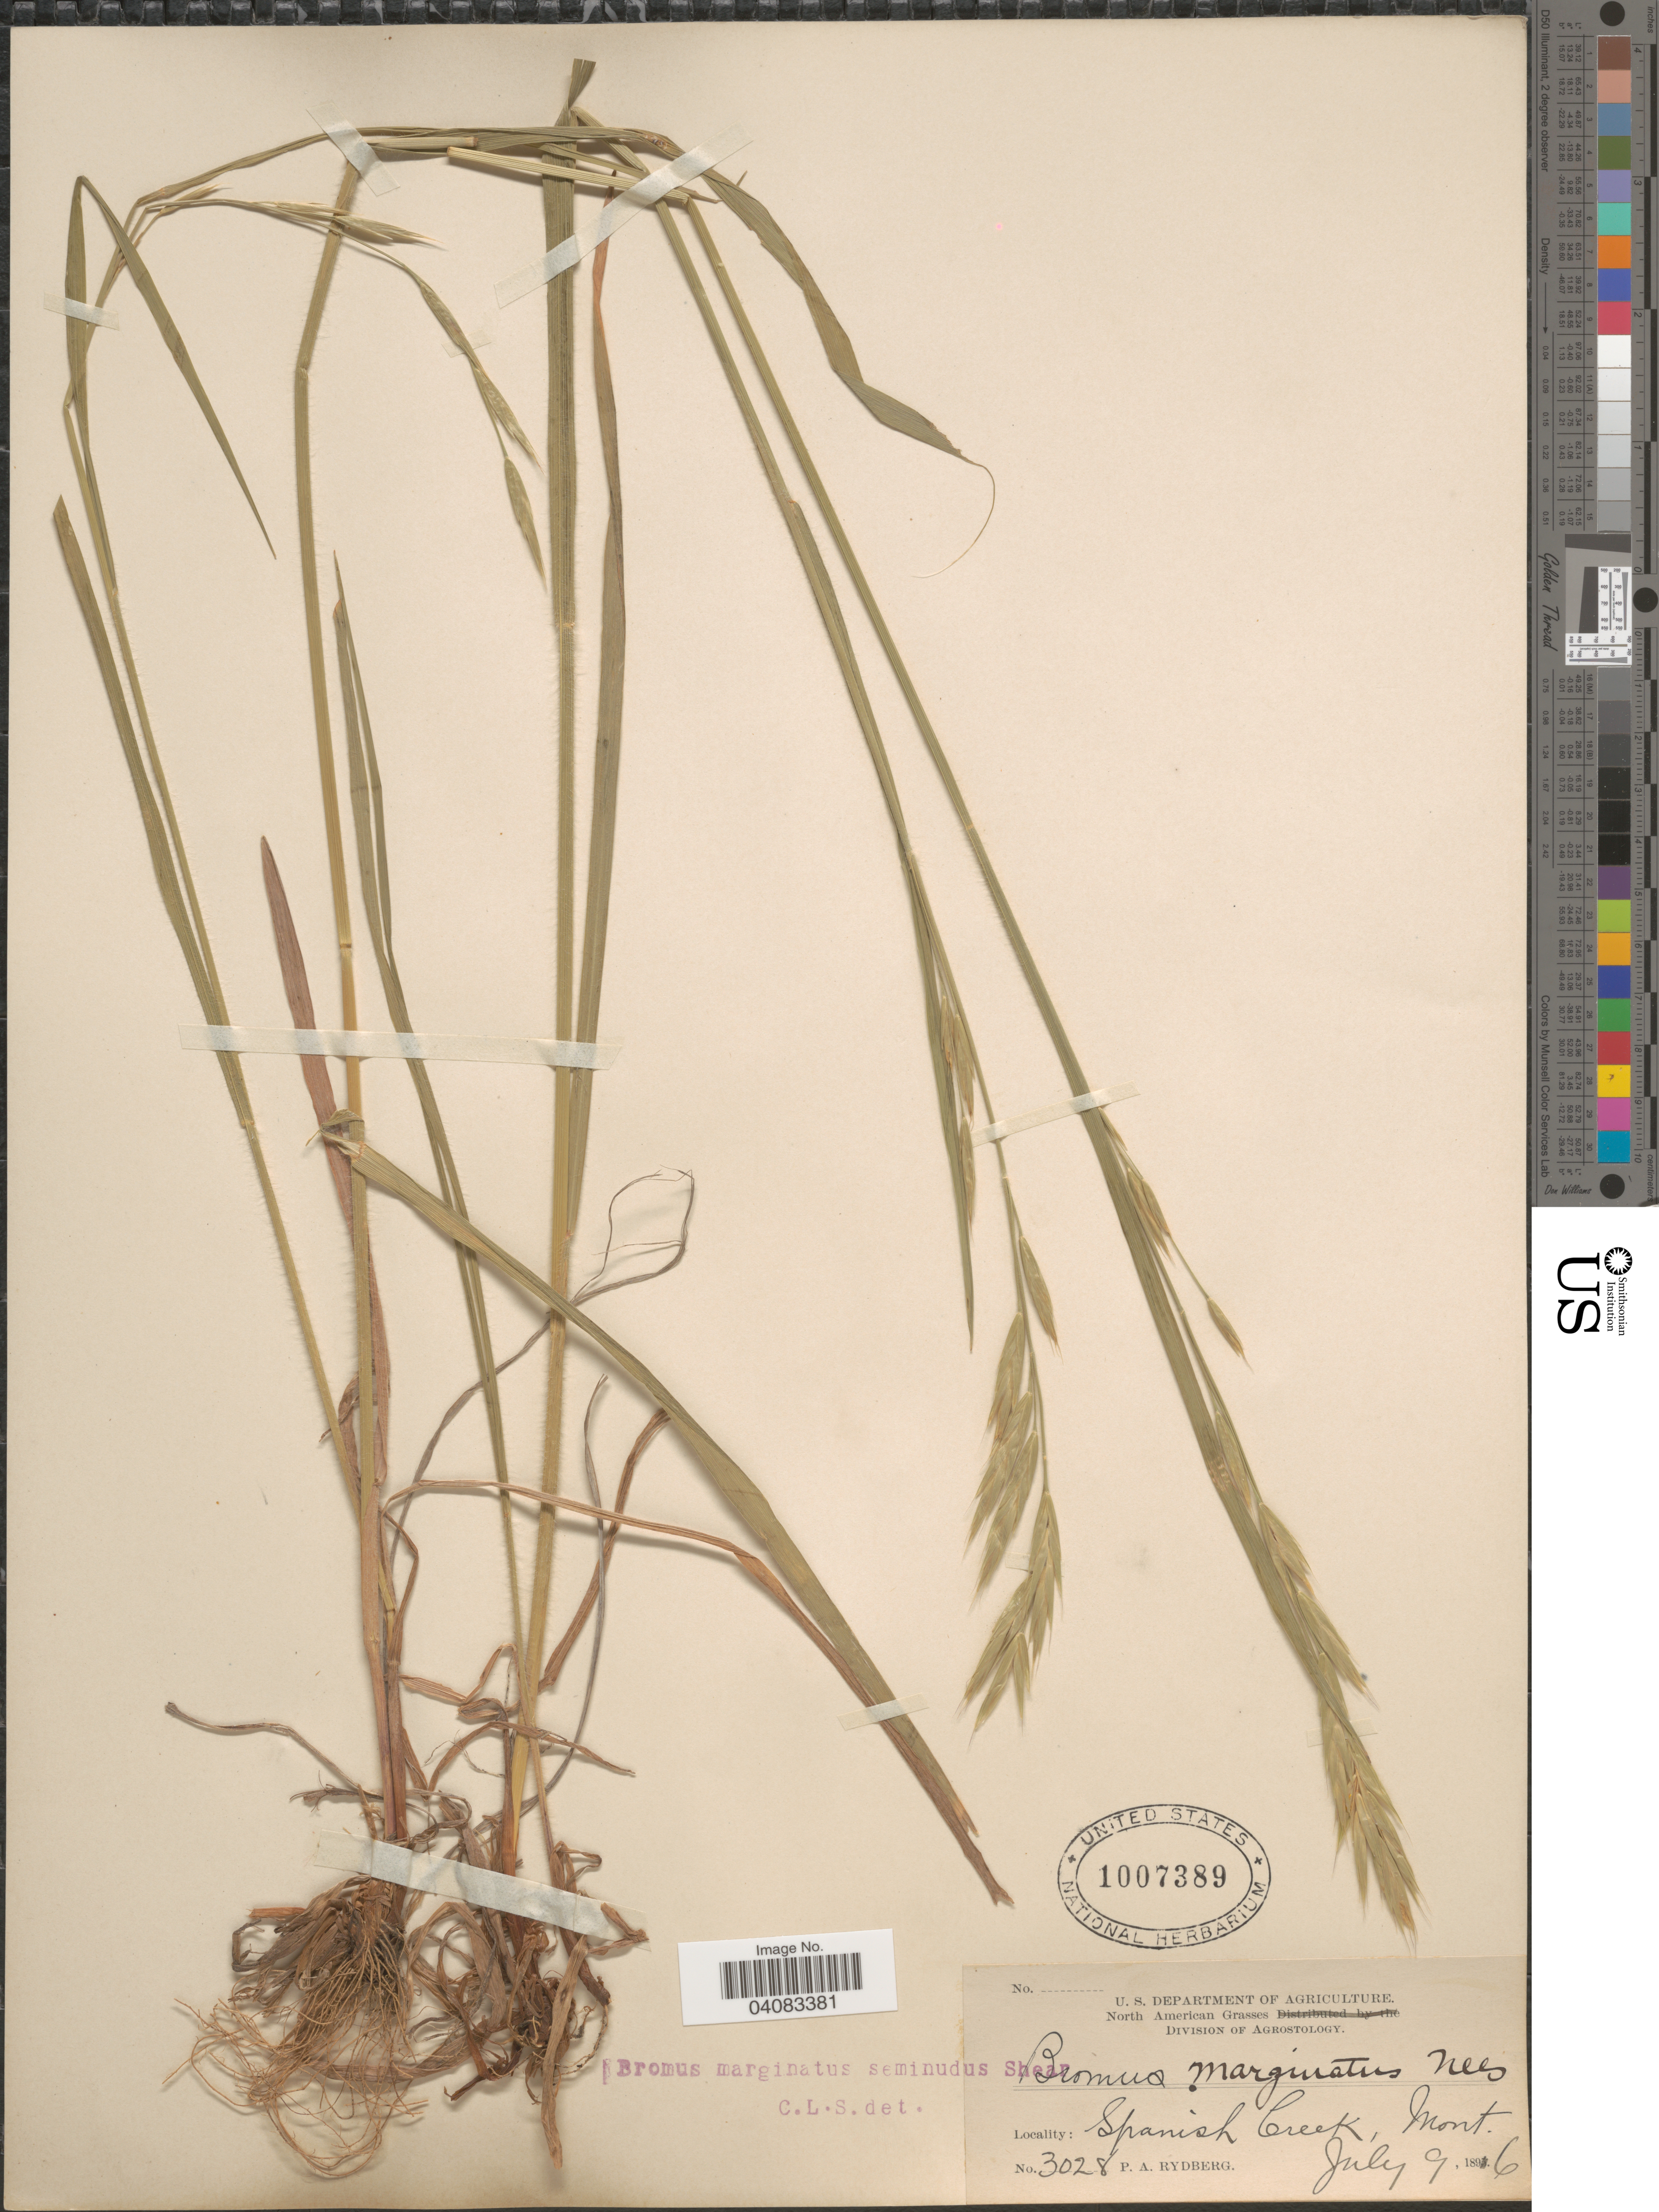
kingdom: Plantae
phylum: Tracheophyta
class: Liliopsida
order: Poales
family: Poaceae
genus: Bromus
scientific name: Bromus marginatus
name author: Nees ex Steud.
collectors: P. A. Rydberg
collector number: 3028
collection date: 1896-07-09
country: United States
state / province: Montana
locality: Spanish Creek.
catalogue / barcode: US 1007389